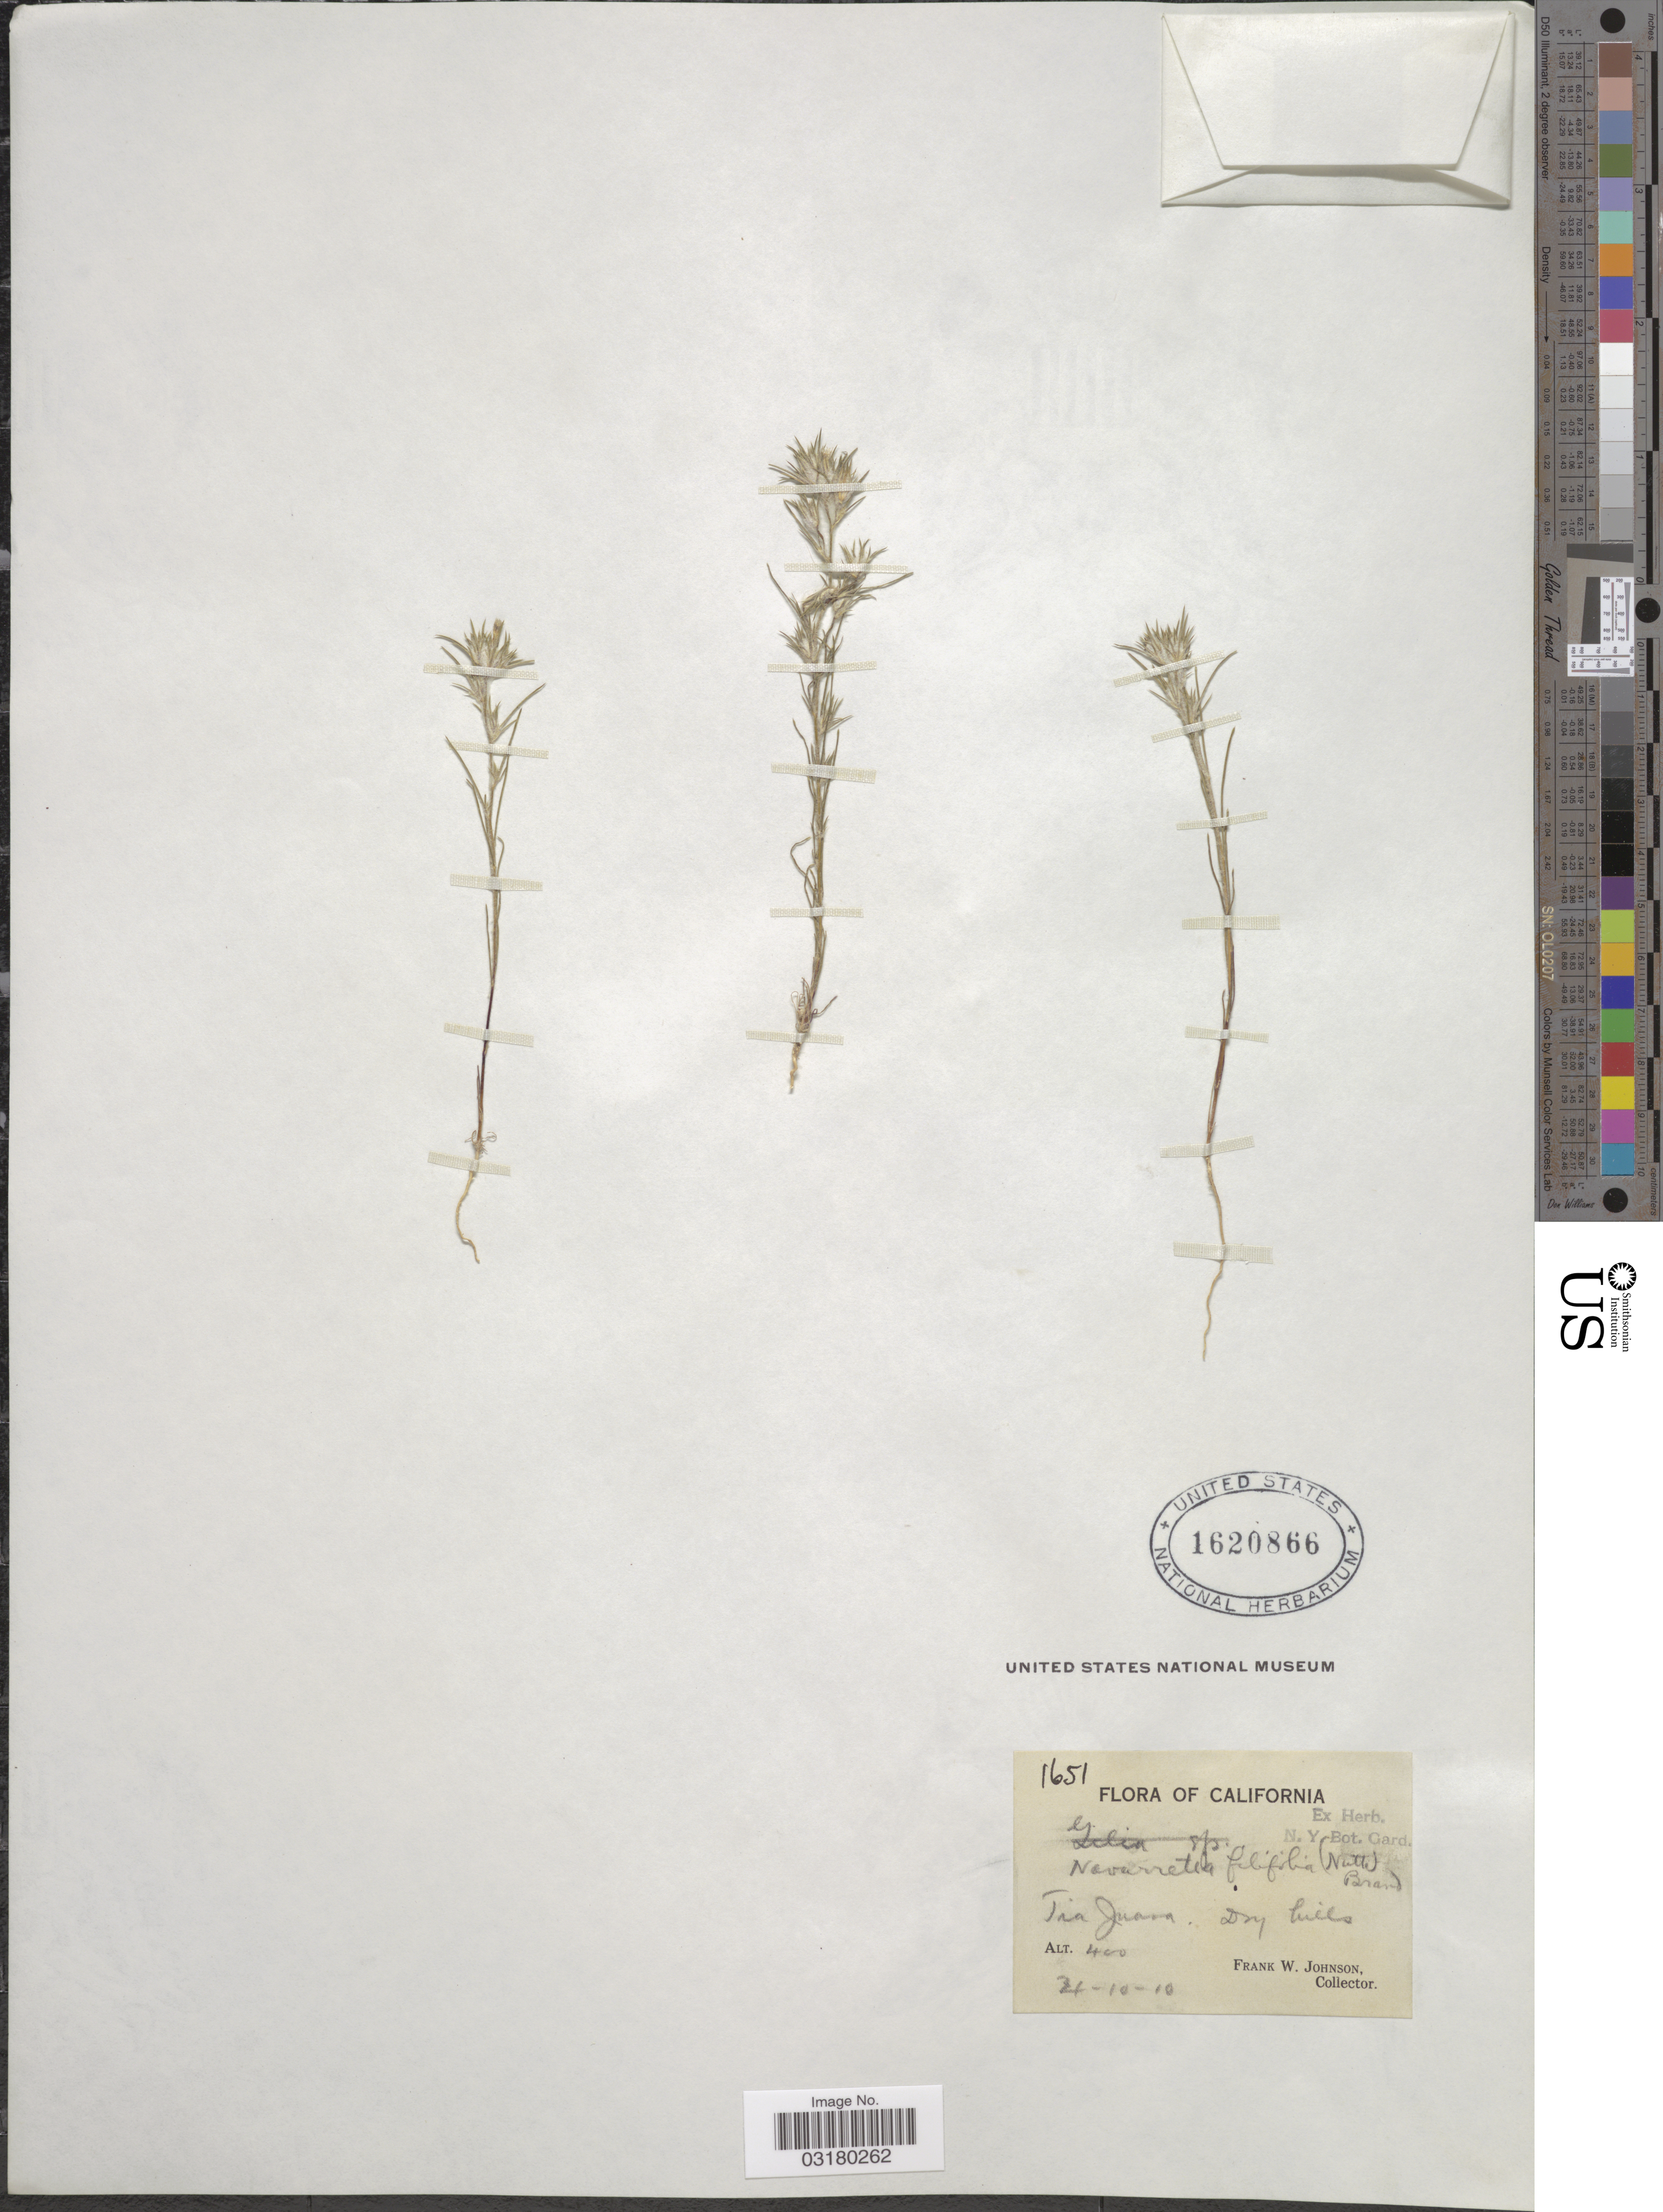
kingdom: Plantae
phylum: Tracheophyta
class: Magnoliopsida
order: Ericales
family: Polemoniaceae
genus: Eriastrum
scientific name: Eriastrum filifolium (Nutt.) Wooton & Standl.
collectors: F. W. Johnson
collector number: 1651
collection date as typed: Transcribed d/m/y: 21/10/10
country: United States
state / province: California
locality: Tia Juana.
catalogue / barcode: US 1620866